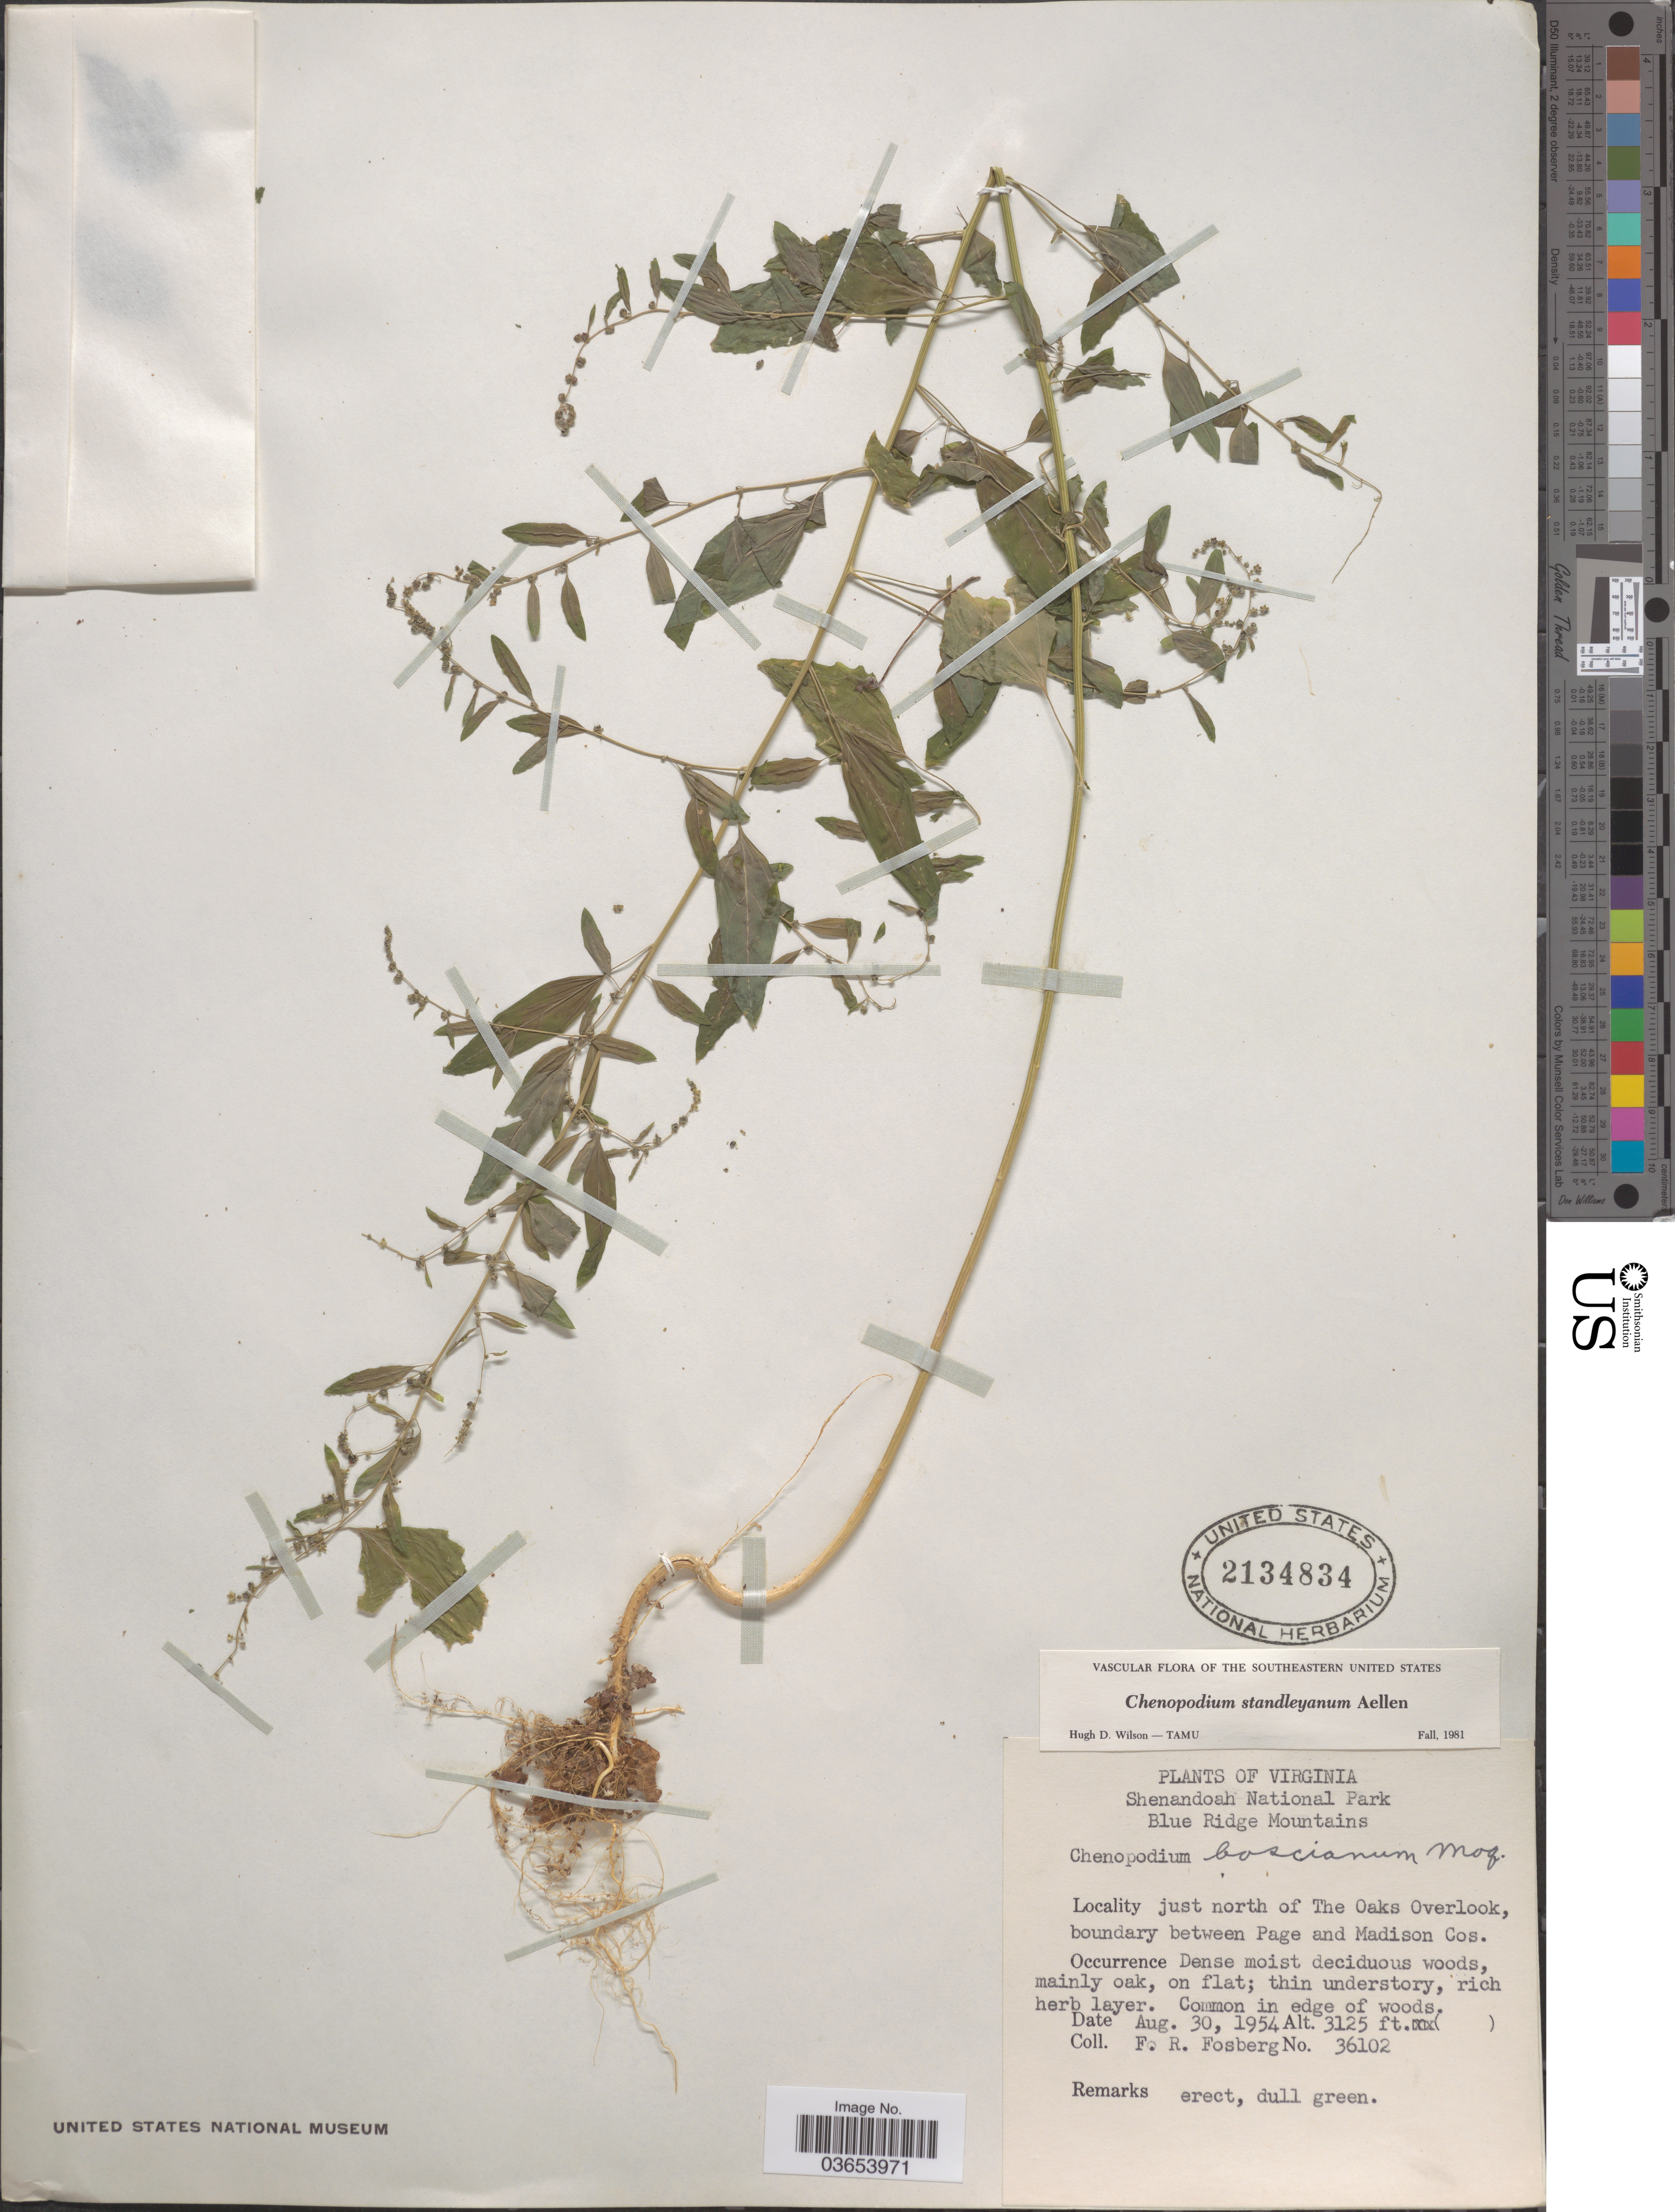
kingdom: Plantae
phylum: Tracheophyta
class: Magnoliopsida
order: Caryophyllales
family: Amaranthaceae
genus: Chenopodium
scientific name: Chenopodium standleyanum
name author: Aellen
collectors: F. R. Fosberg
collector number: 36102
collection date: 1954-08-30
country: United States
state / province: Virginia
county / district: Madison / Page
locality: Shenandoah National Park. Blue Ridge Mountains. Just north of The Oaks Overlook, boundary between Page and Madison Cos.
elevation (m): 952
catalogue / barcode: US 2134834